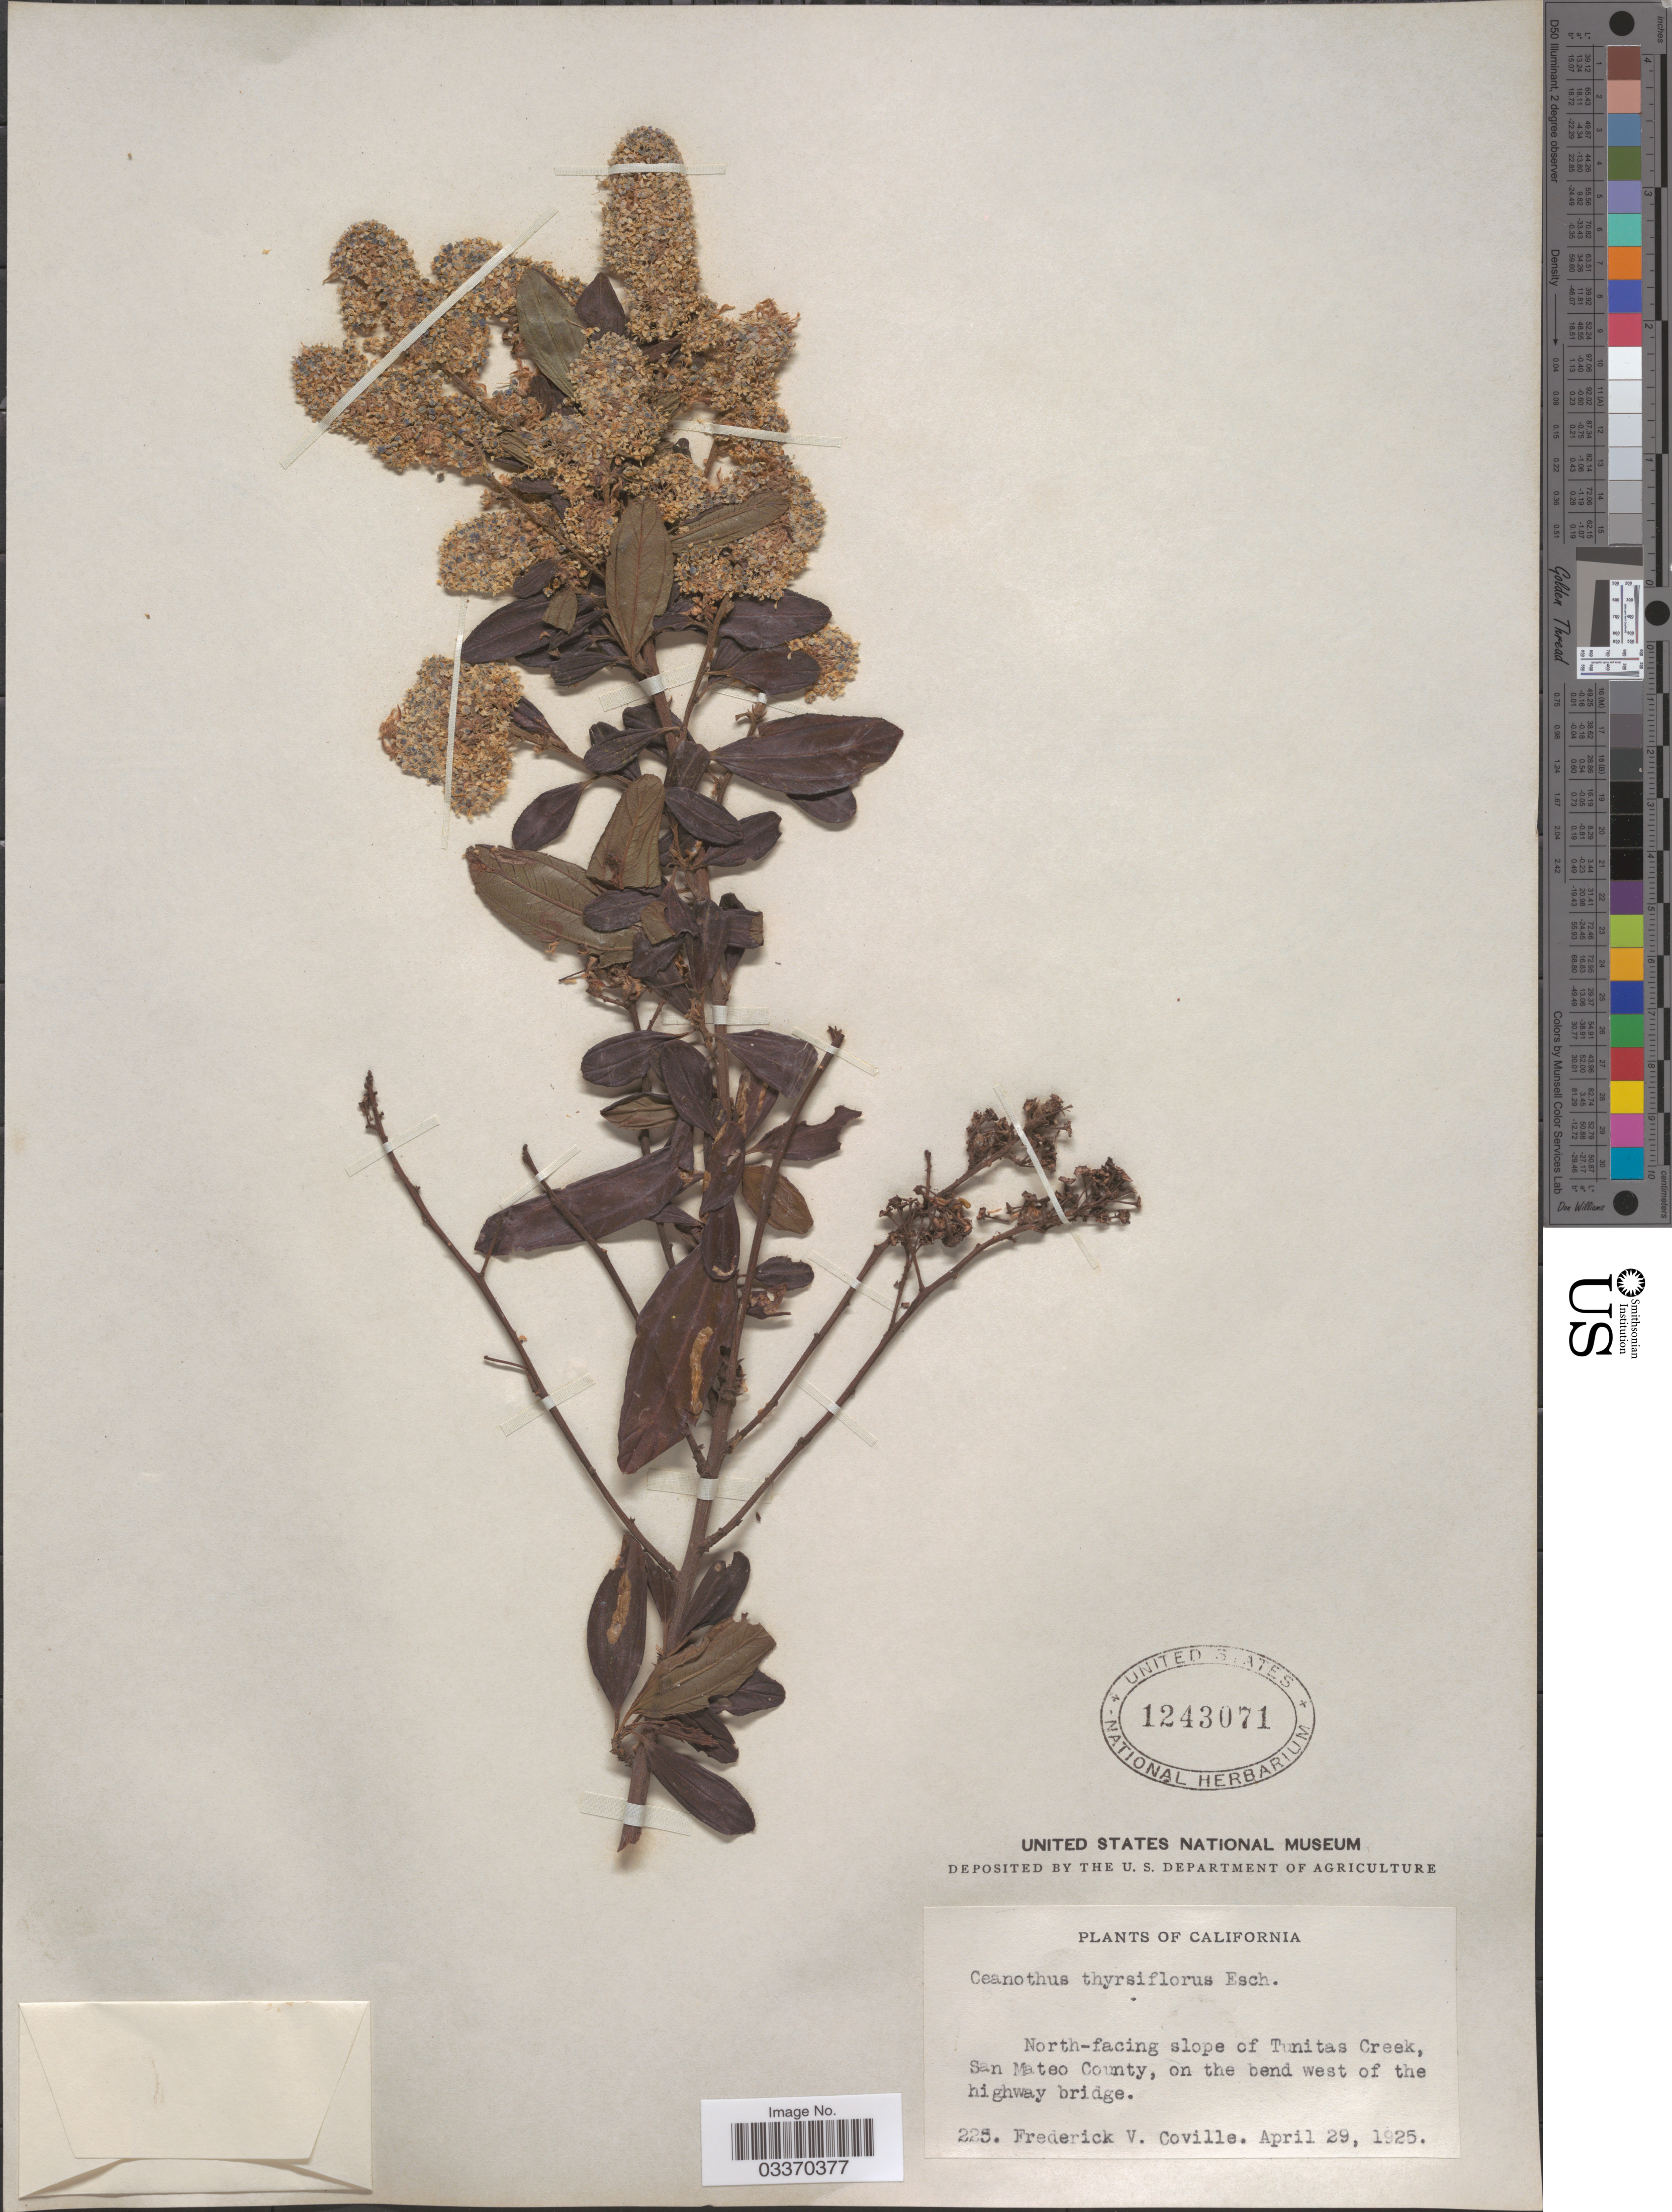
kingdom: Plantae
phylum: Tracheophyta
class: Magnoliopsida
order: Rosales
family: Rhamnaceae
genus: Ceanothus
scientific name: Ceanothus thyrsiflorus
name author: Eschsch.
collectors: F. V. Coville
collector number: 225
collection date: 1925-04-29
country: United States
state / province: California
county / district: San Mateo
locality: North-facing slope of Tunitas Creek, San Mateo County, on the bend west of the highway bridge.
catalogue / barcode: US 1243071